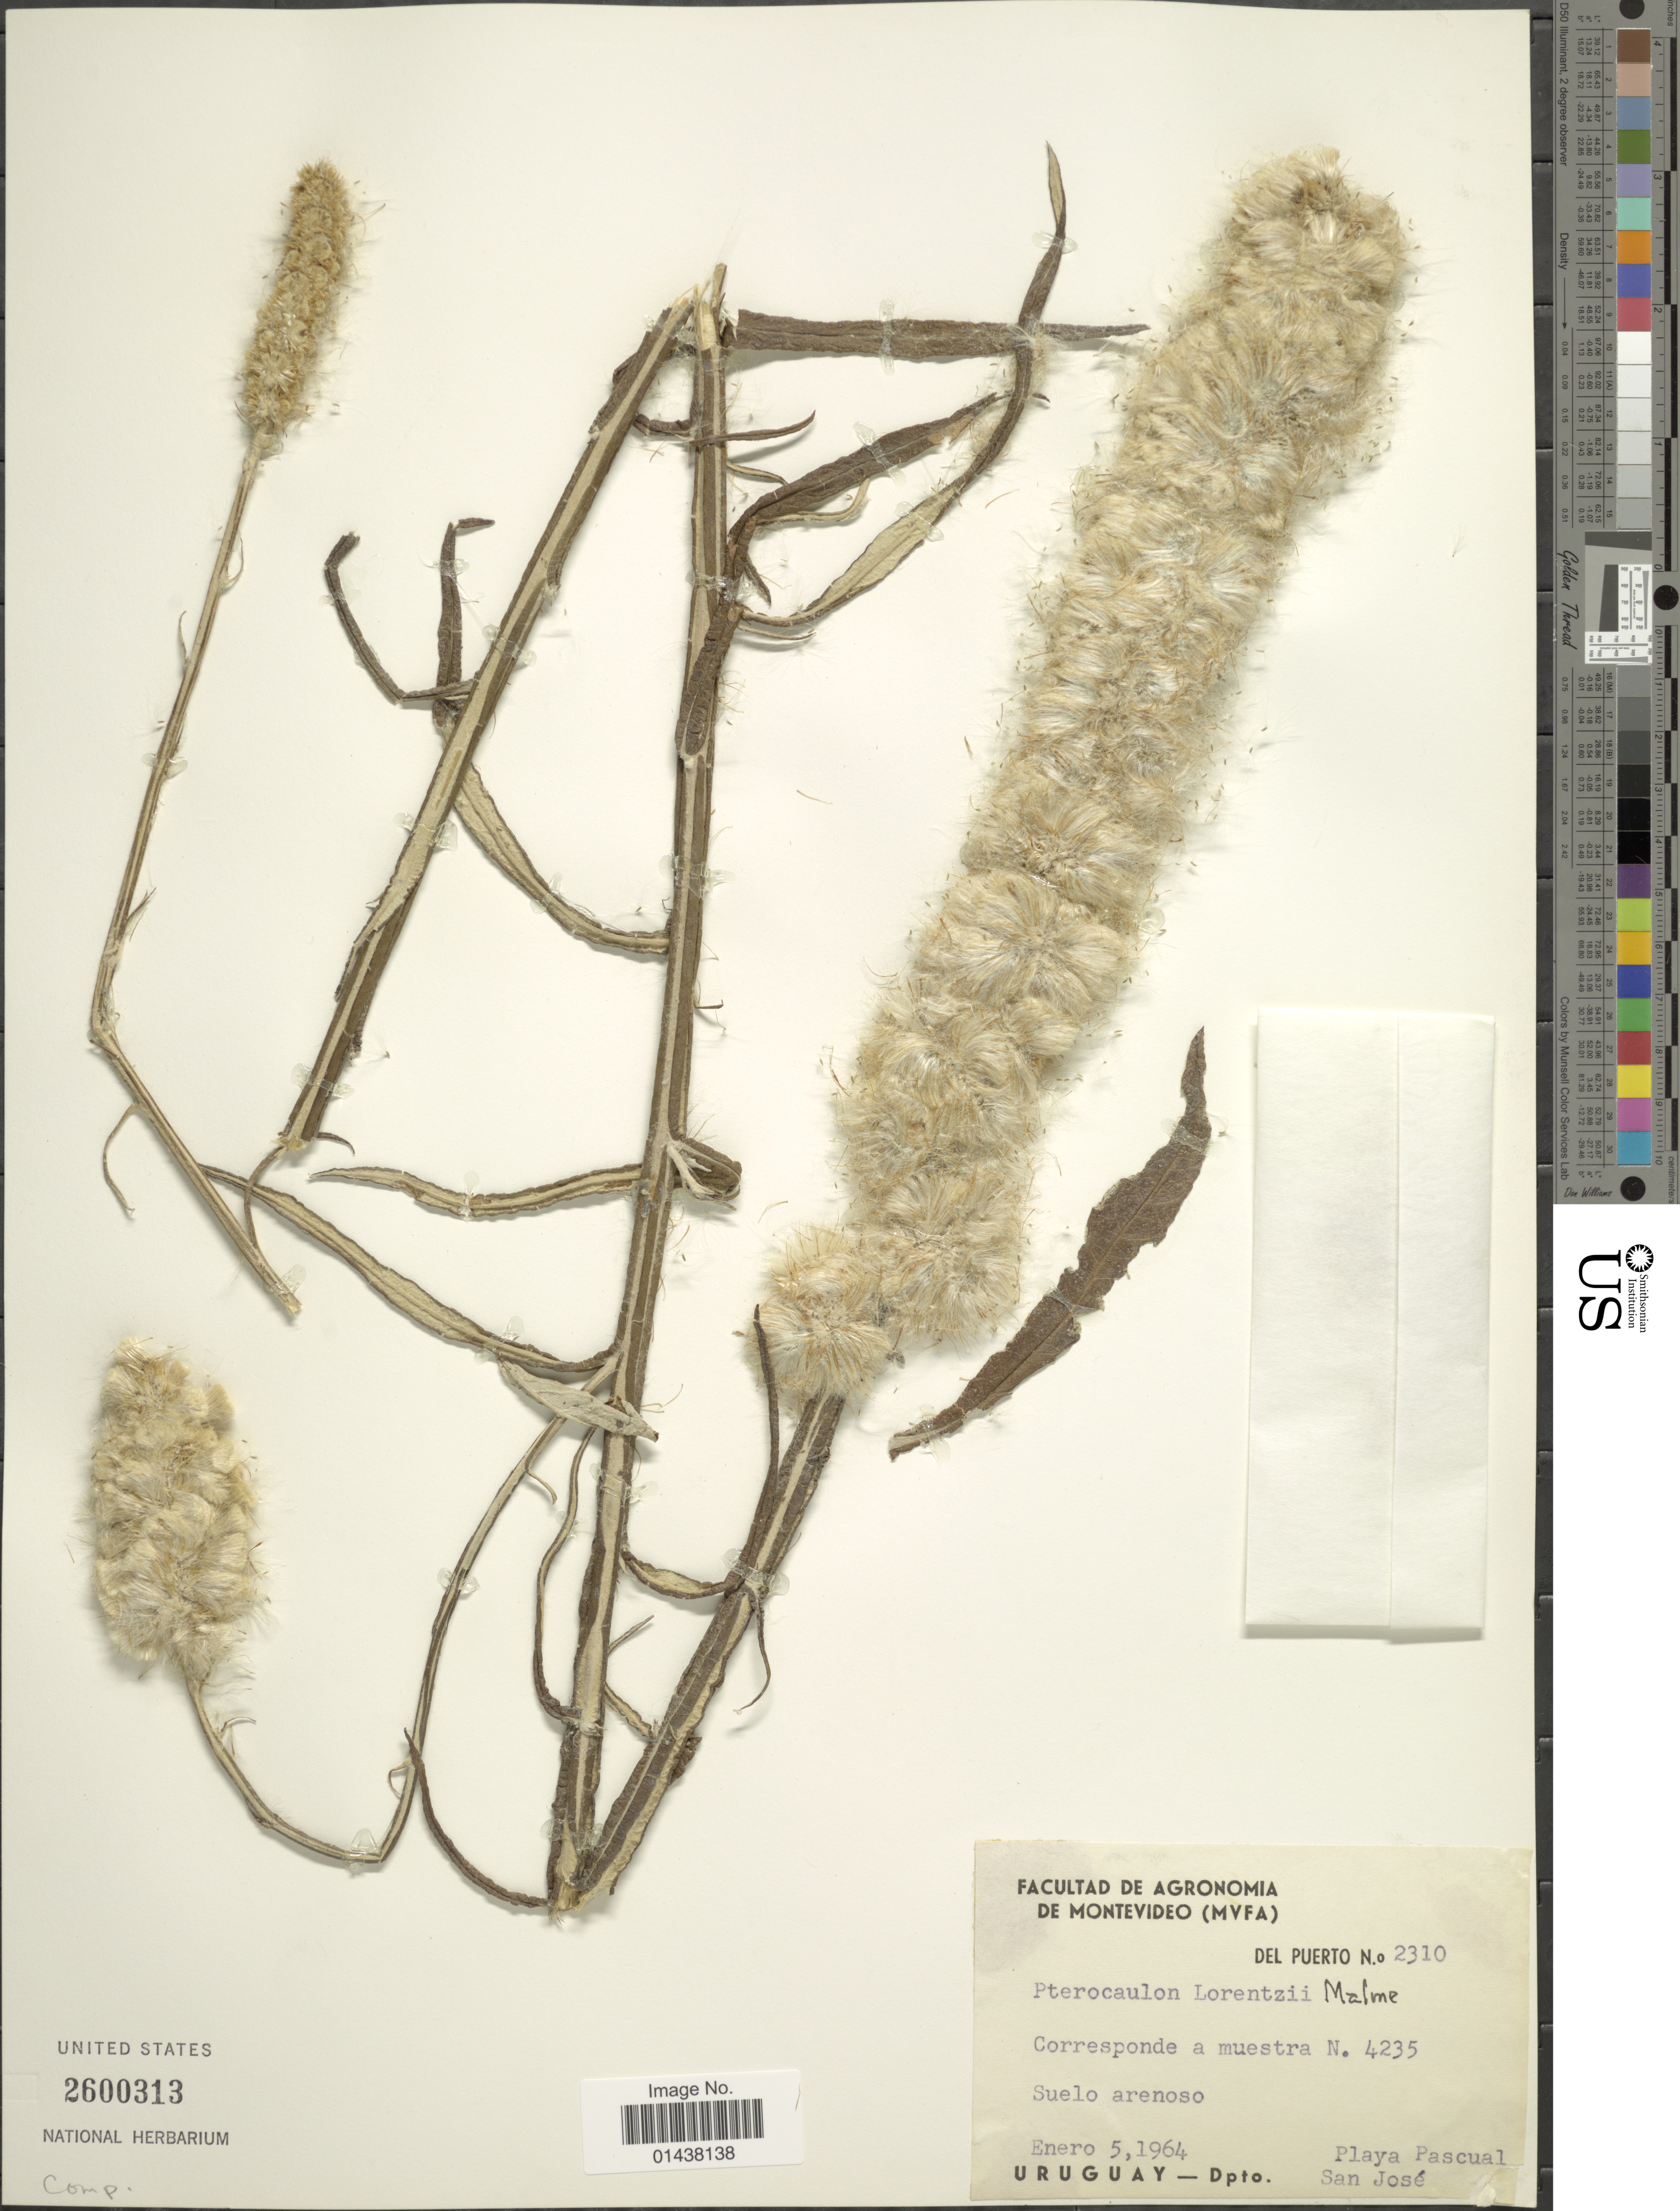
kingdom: Plantae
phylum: Tracheophyta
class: Magnoliopsida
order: Asterales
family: Asteraceae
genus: Pterocaulon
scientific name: Pterocaulon lorentzii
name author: Malme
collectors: Del Puerto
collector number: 2310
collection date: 1964-01-05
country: Uruguay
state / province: San Jose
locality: Suelo arenoso, Playa Pascual [unsure placement]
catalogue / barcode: US 2600313